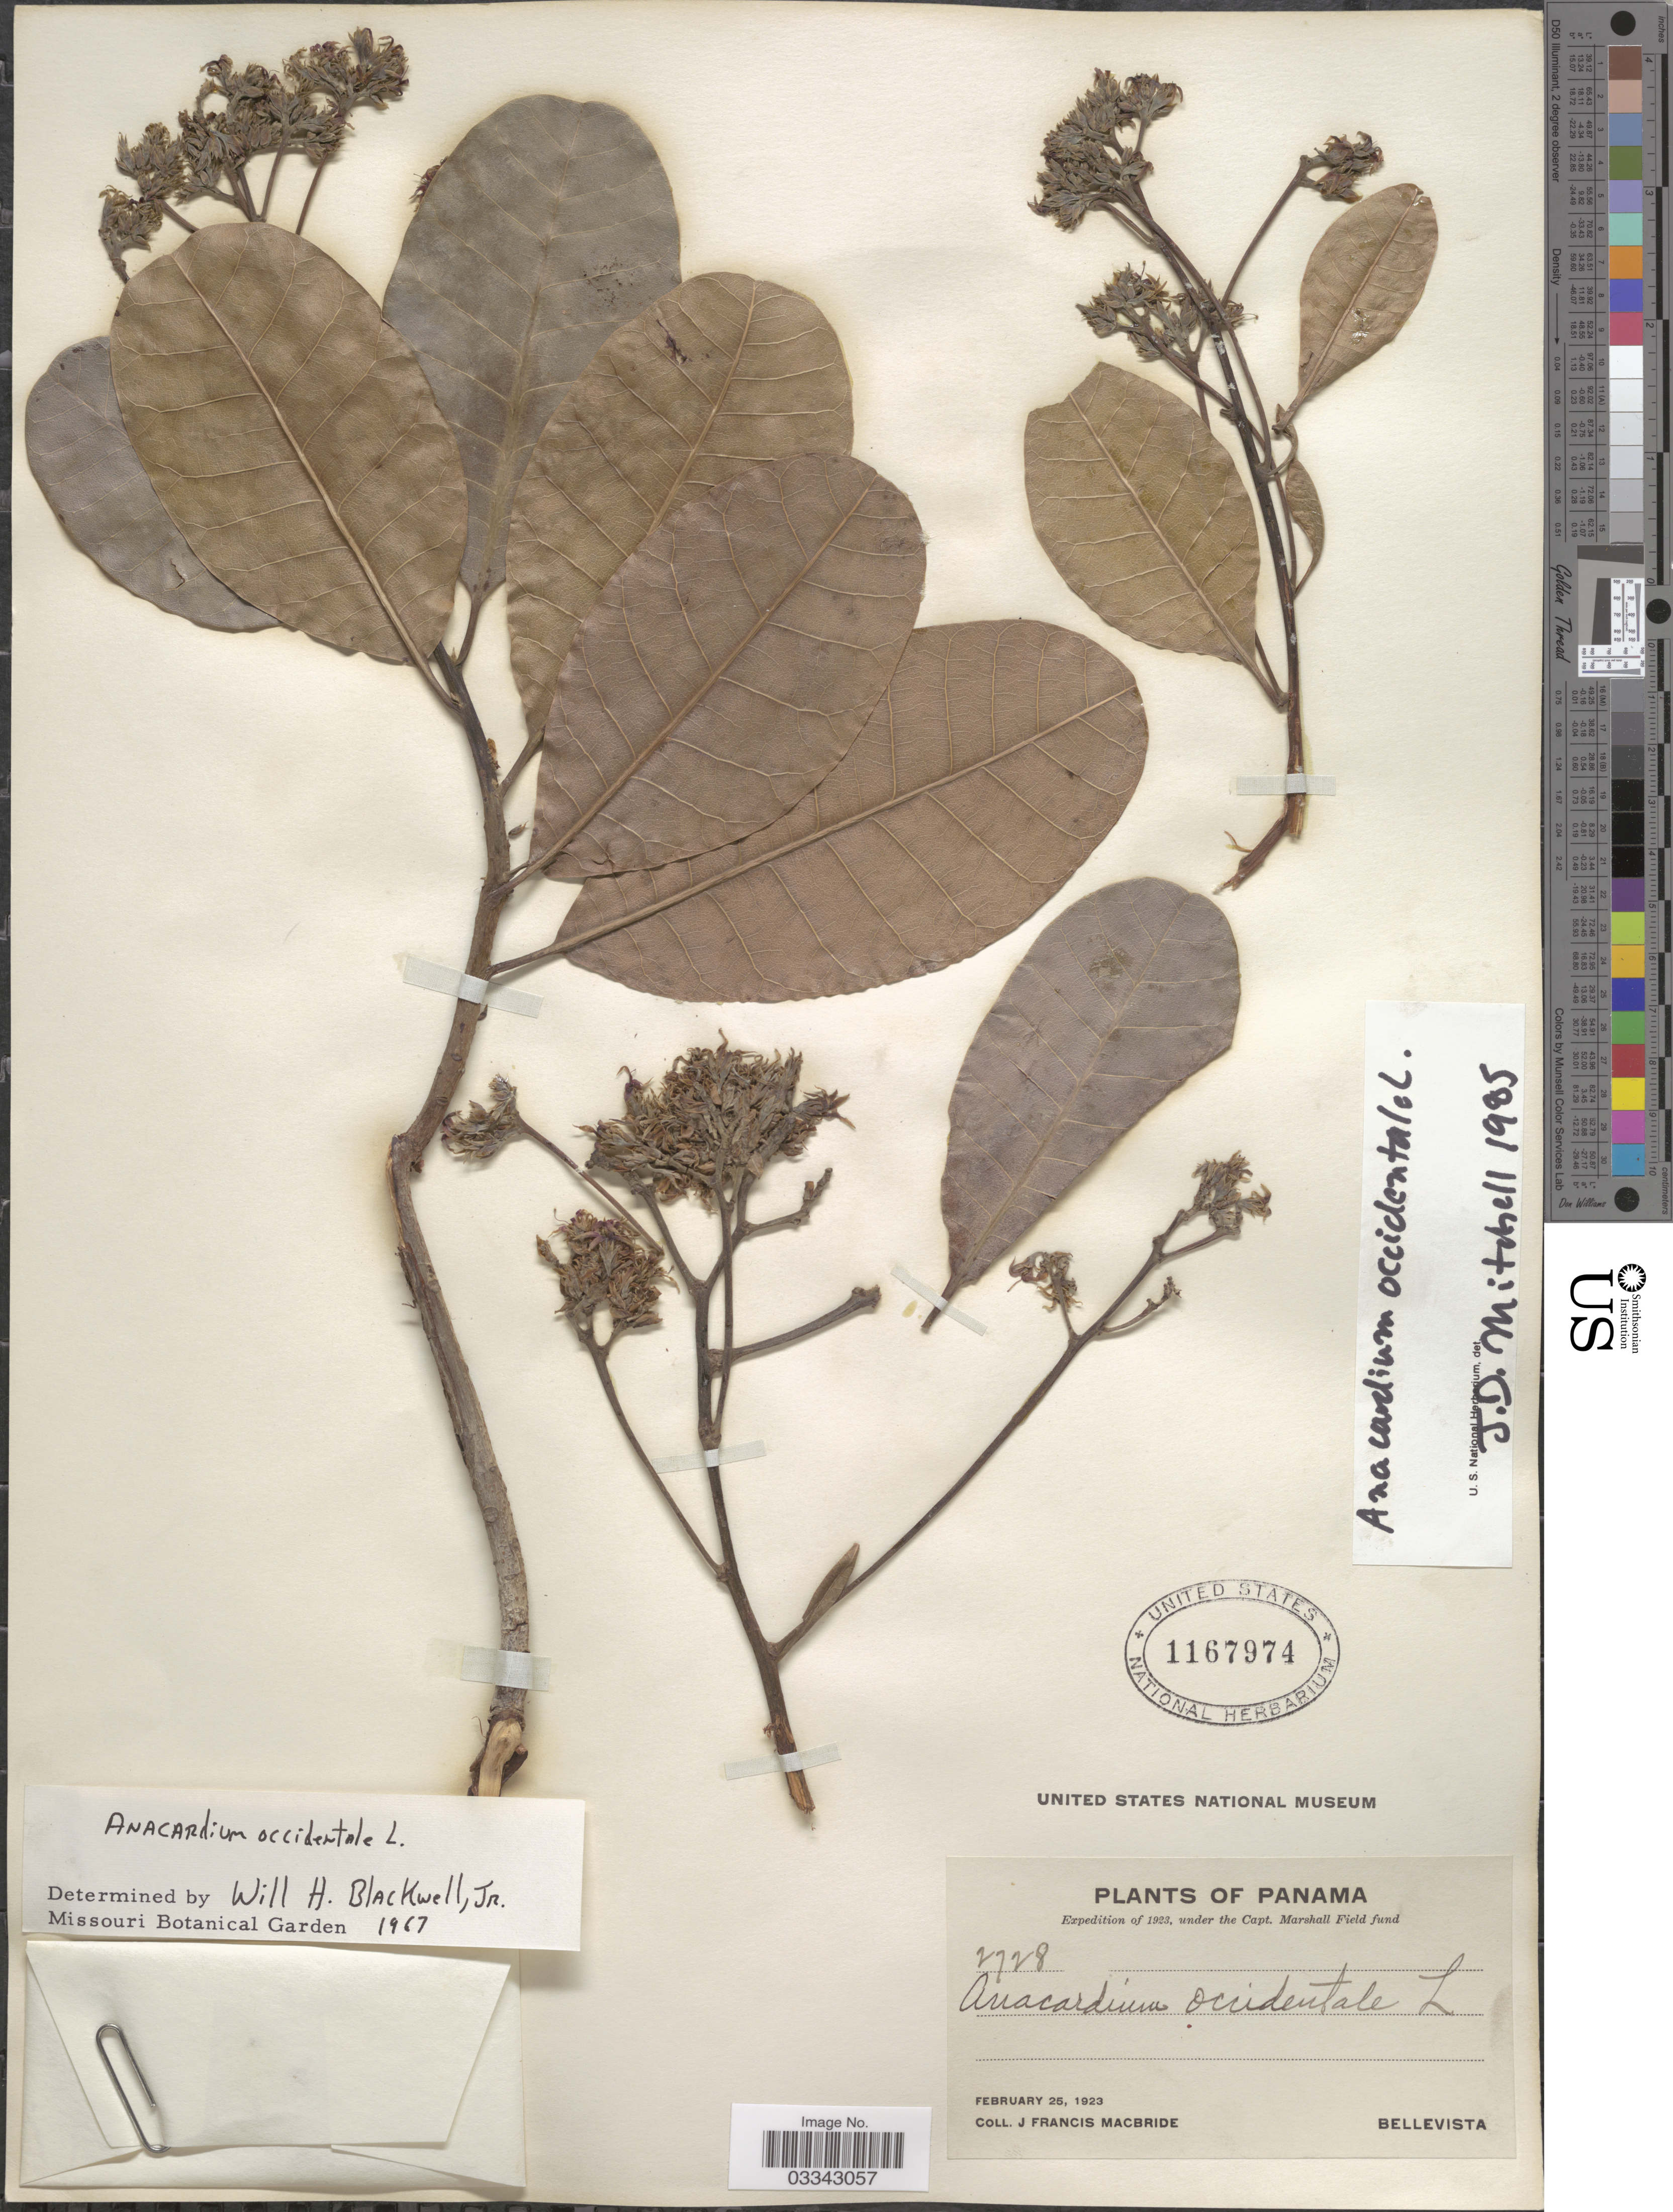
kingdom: Plantae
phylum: Tracheophyta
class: Magnoliopsida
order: Sapindales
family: Anacardiaceae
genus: Anacardium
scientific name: Anacardium occidentale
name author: L.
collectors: J. F. Macbride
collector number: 2728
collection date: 1923-02-25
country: Panama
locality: Bellevista.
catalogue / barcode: US 1167974